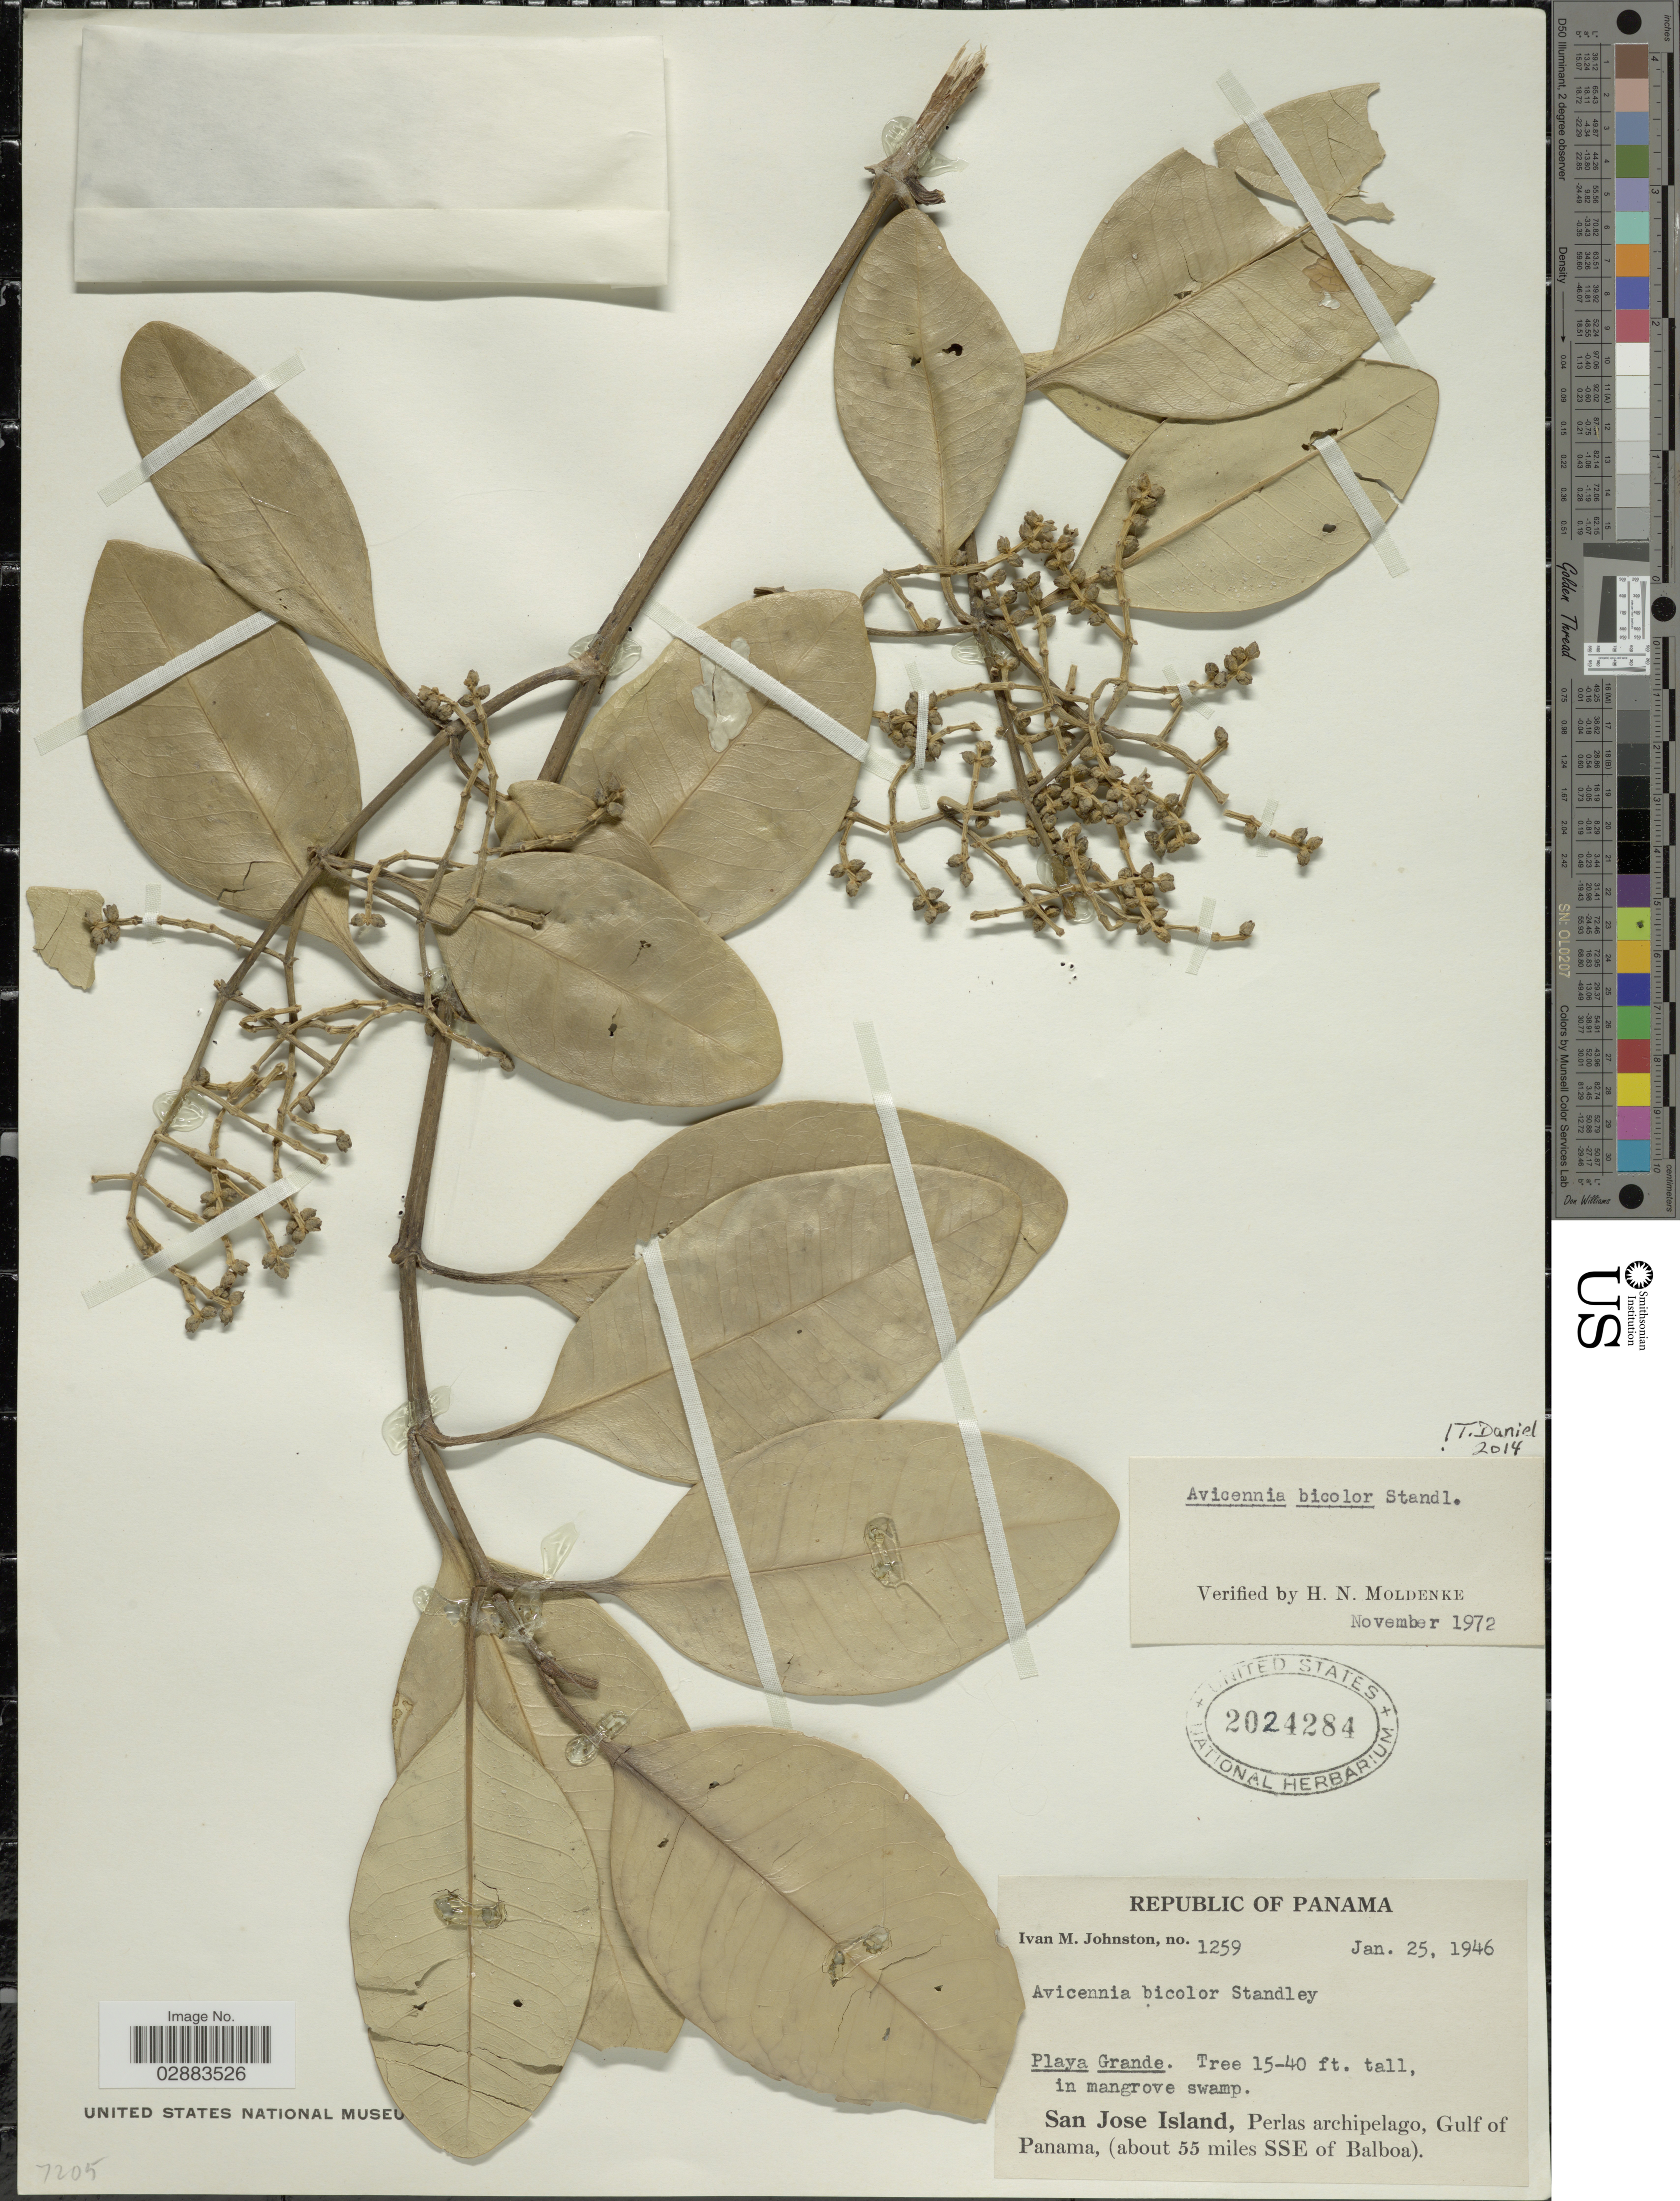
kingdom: Plantae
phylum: Tracheophyta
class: Magnoliopsida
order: Lamiales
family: Acanthaceae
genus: Avicennia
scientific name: Avicennia bicolor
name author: Standl.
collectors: I.M. Johnston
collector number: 1259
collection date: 1946-01-25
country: Panama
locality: San Jose Island, Perlas archipelago, Gulf of Panama, (about 55 miles SSE of Balboa).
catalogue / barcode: US 2024284